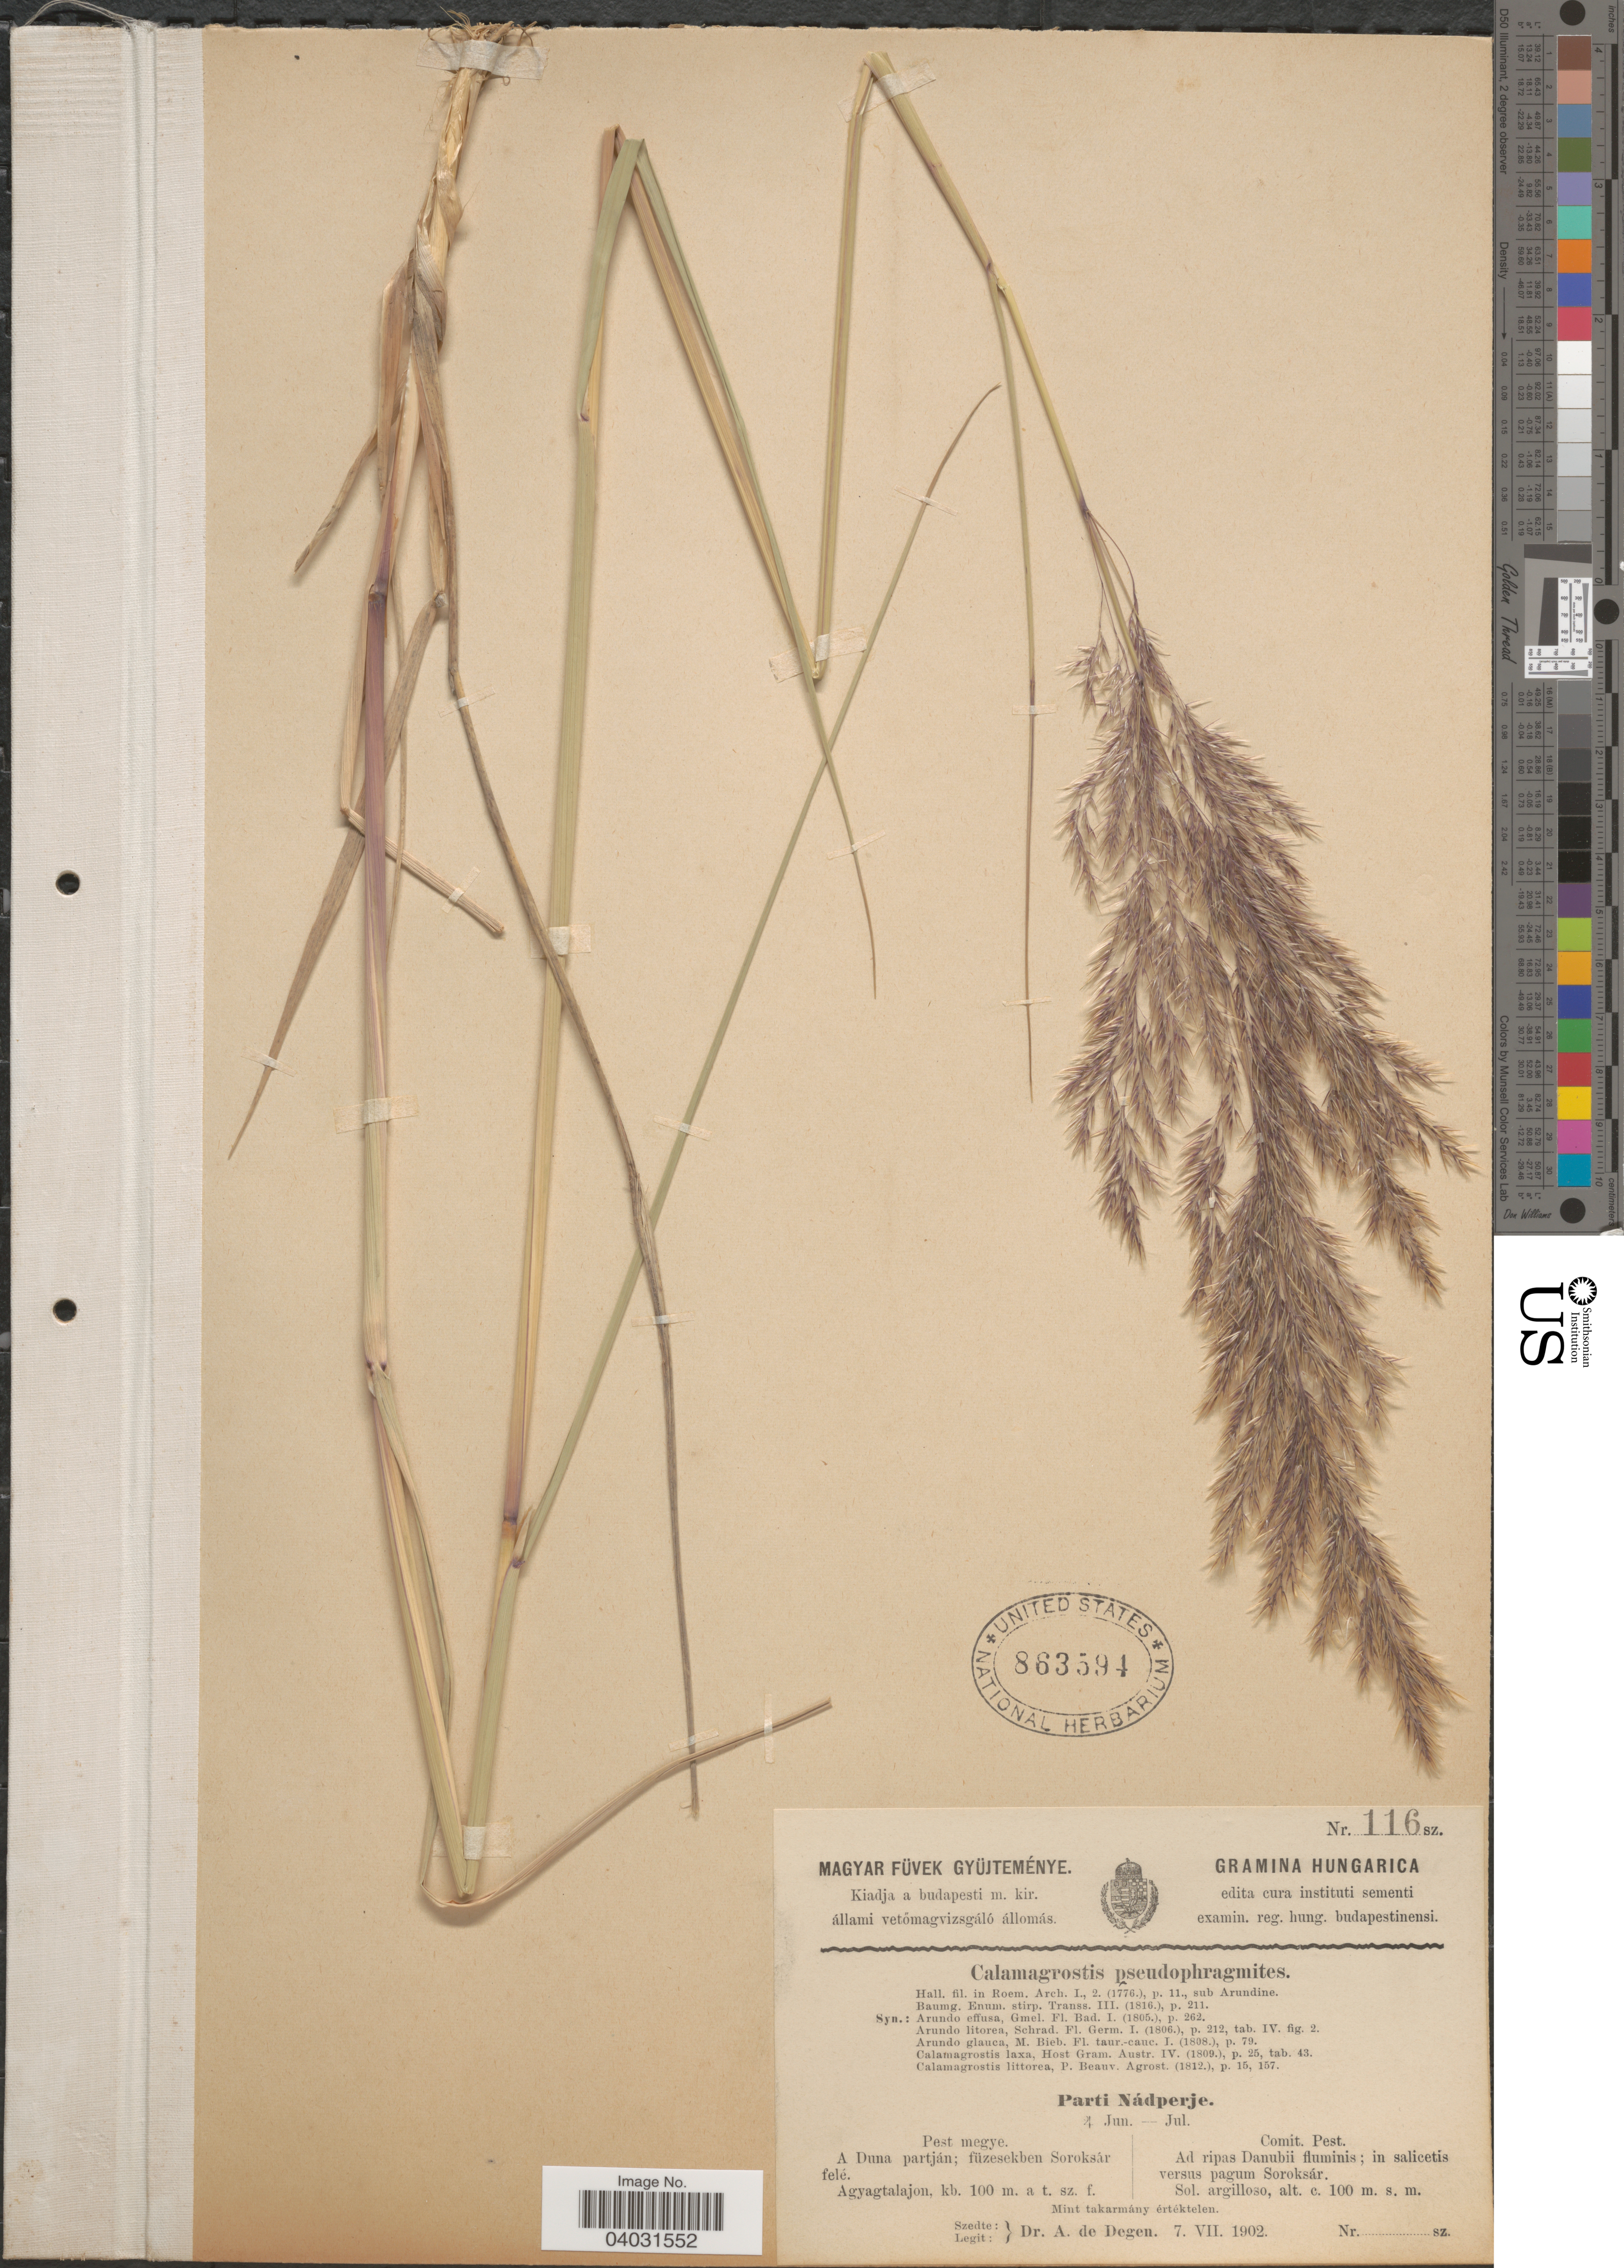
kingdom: Plantae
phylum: Tracheophyta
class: Liliopsida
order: Poales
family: Poaceae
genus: Calamagrostis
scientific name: Calamagrostis pseudophragmites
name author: (Haller f.) Koeler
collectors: A. Degen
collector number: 116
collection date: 1902-07-07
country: Hungary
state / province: Pest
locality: Comit. Pest. Ad ripas Danubii fluminis; in salicetis versus pagum Soroksár.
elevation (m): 100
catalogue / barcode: US 863594